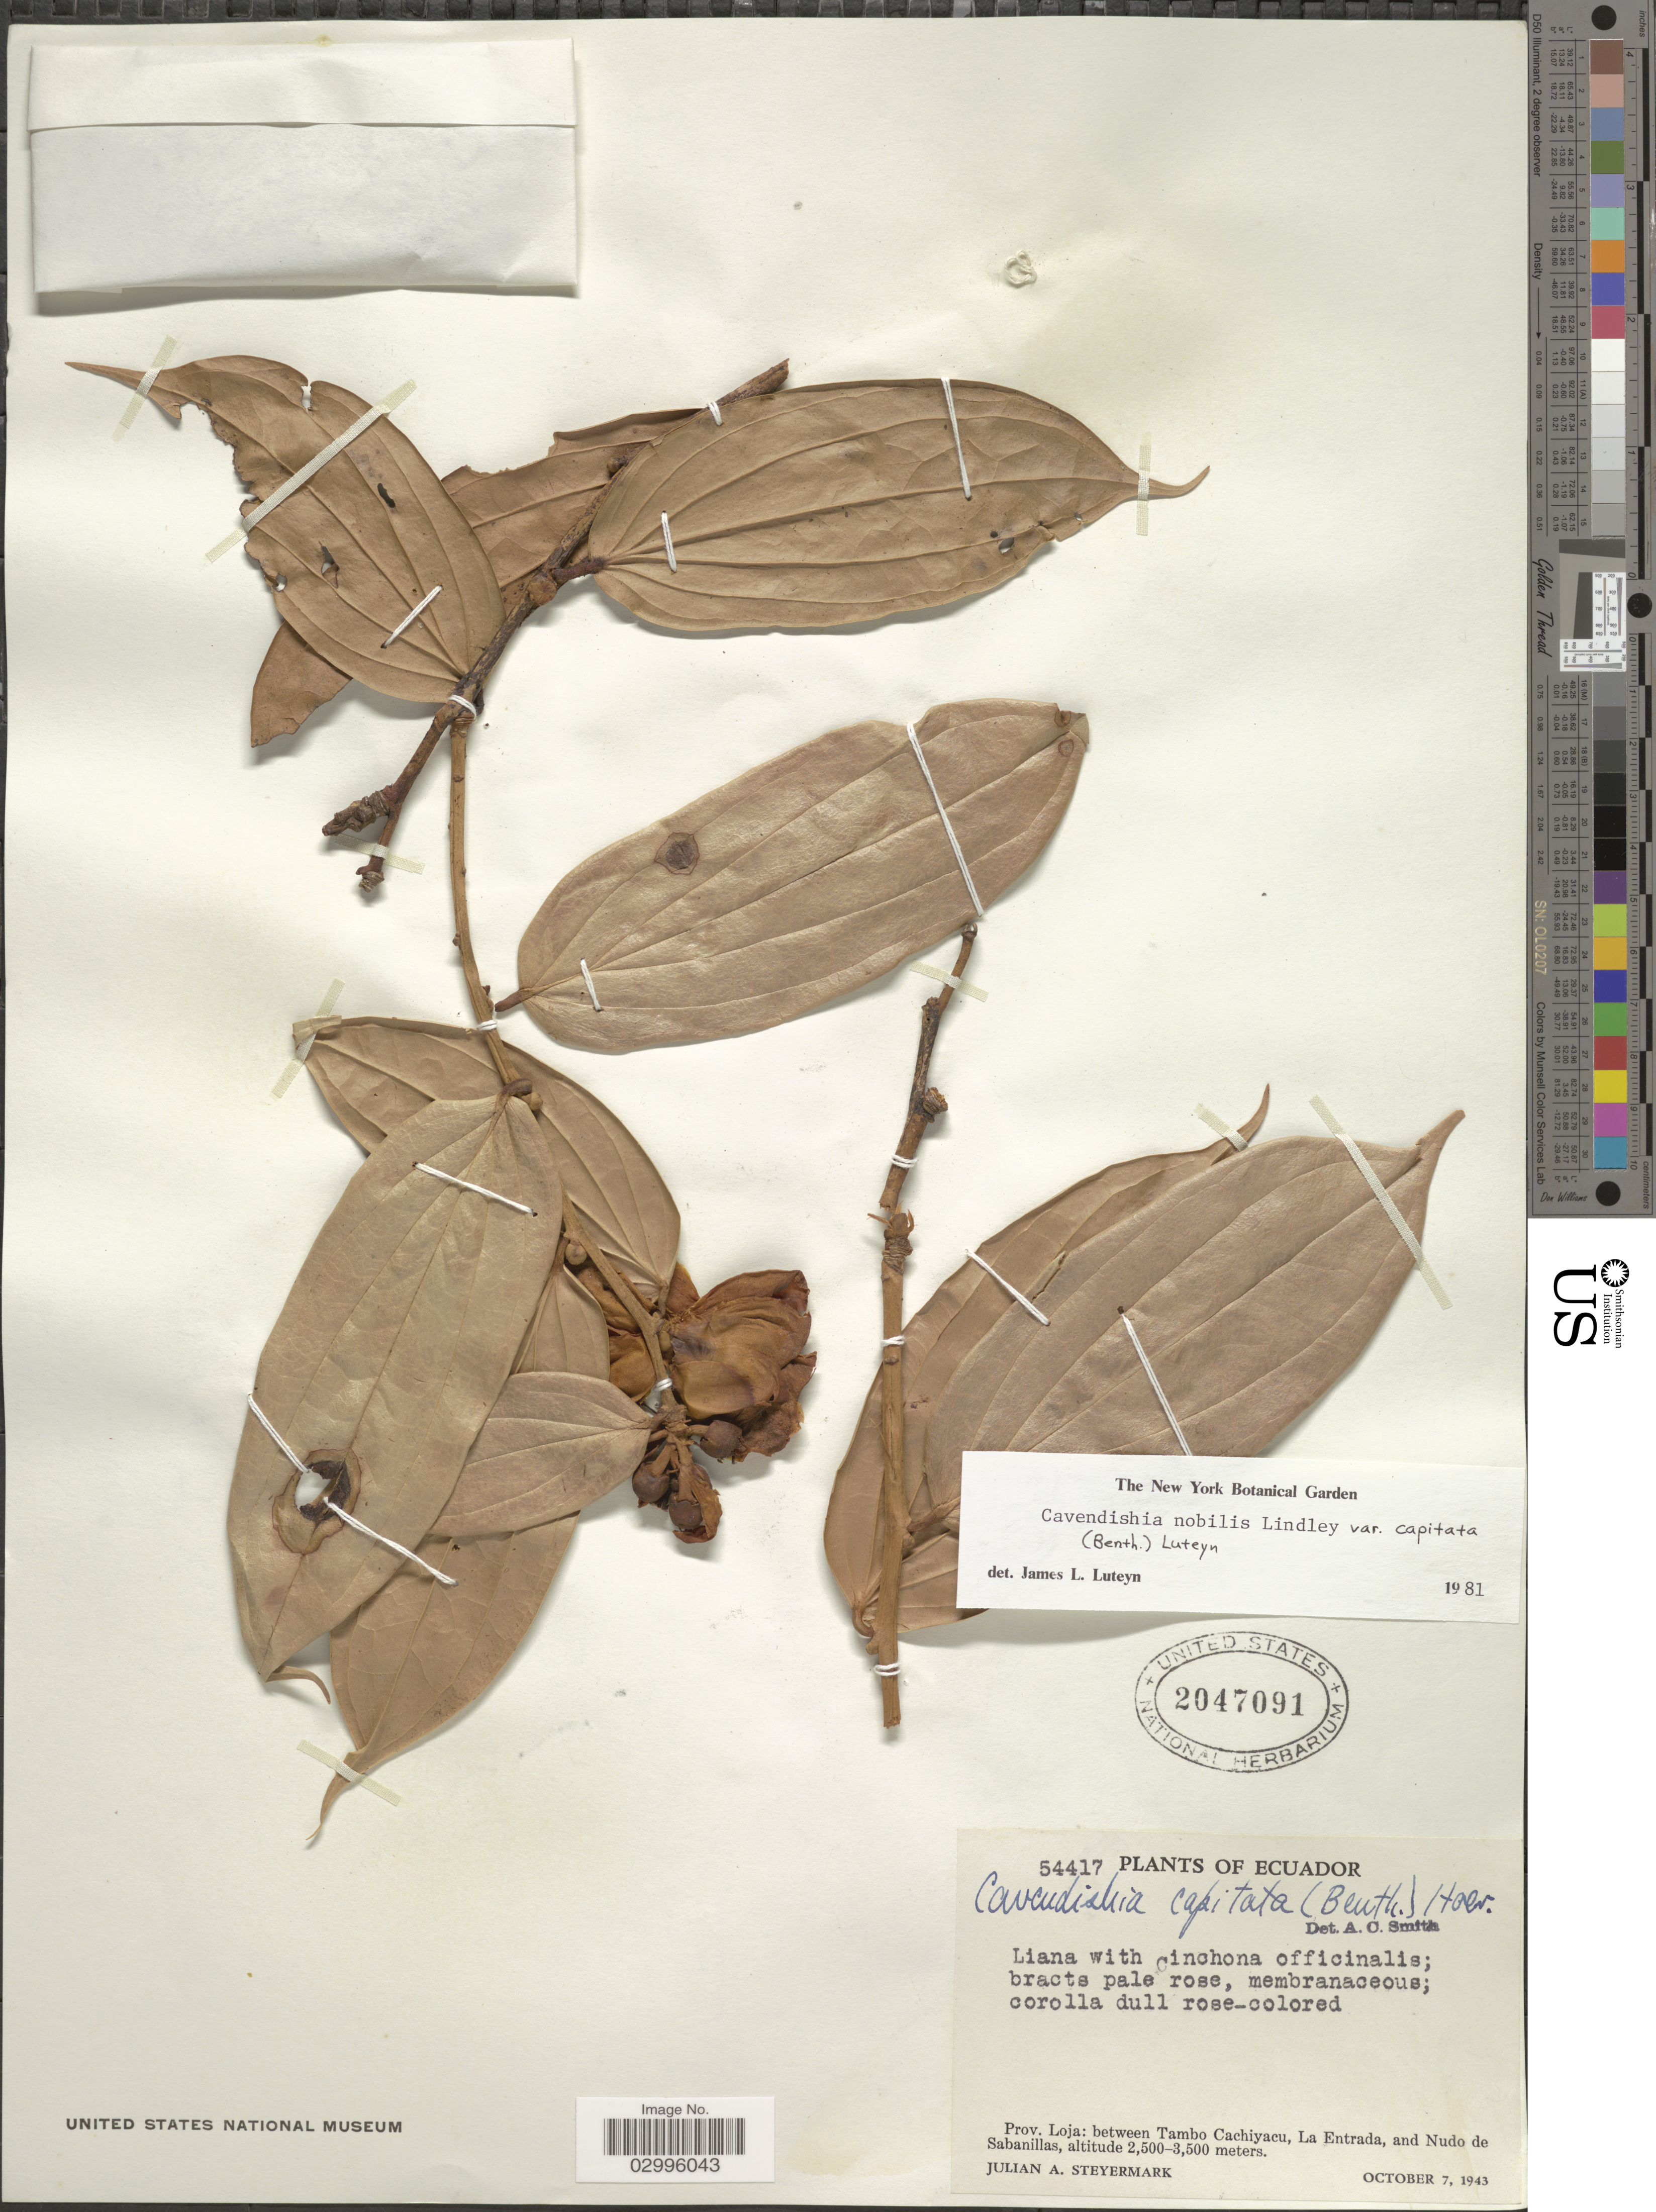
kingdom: Plantae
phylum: Tracheophyta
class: Magnoliopsida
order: Ericales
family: Ericaceae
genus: Cavendishia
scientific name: Cavendishia nobilis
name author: (Benth.) Lindl.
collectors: J. Steyermark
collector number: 54417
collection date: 1943-10-07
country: Ecuador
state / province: Loja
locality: Between Tambo Cachiyacu, La Entrada, and Nudo de Sabanillas.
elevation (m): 2500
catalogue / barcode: US 2047091